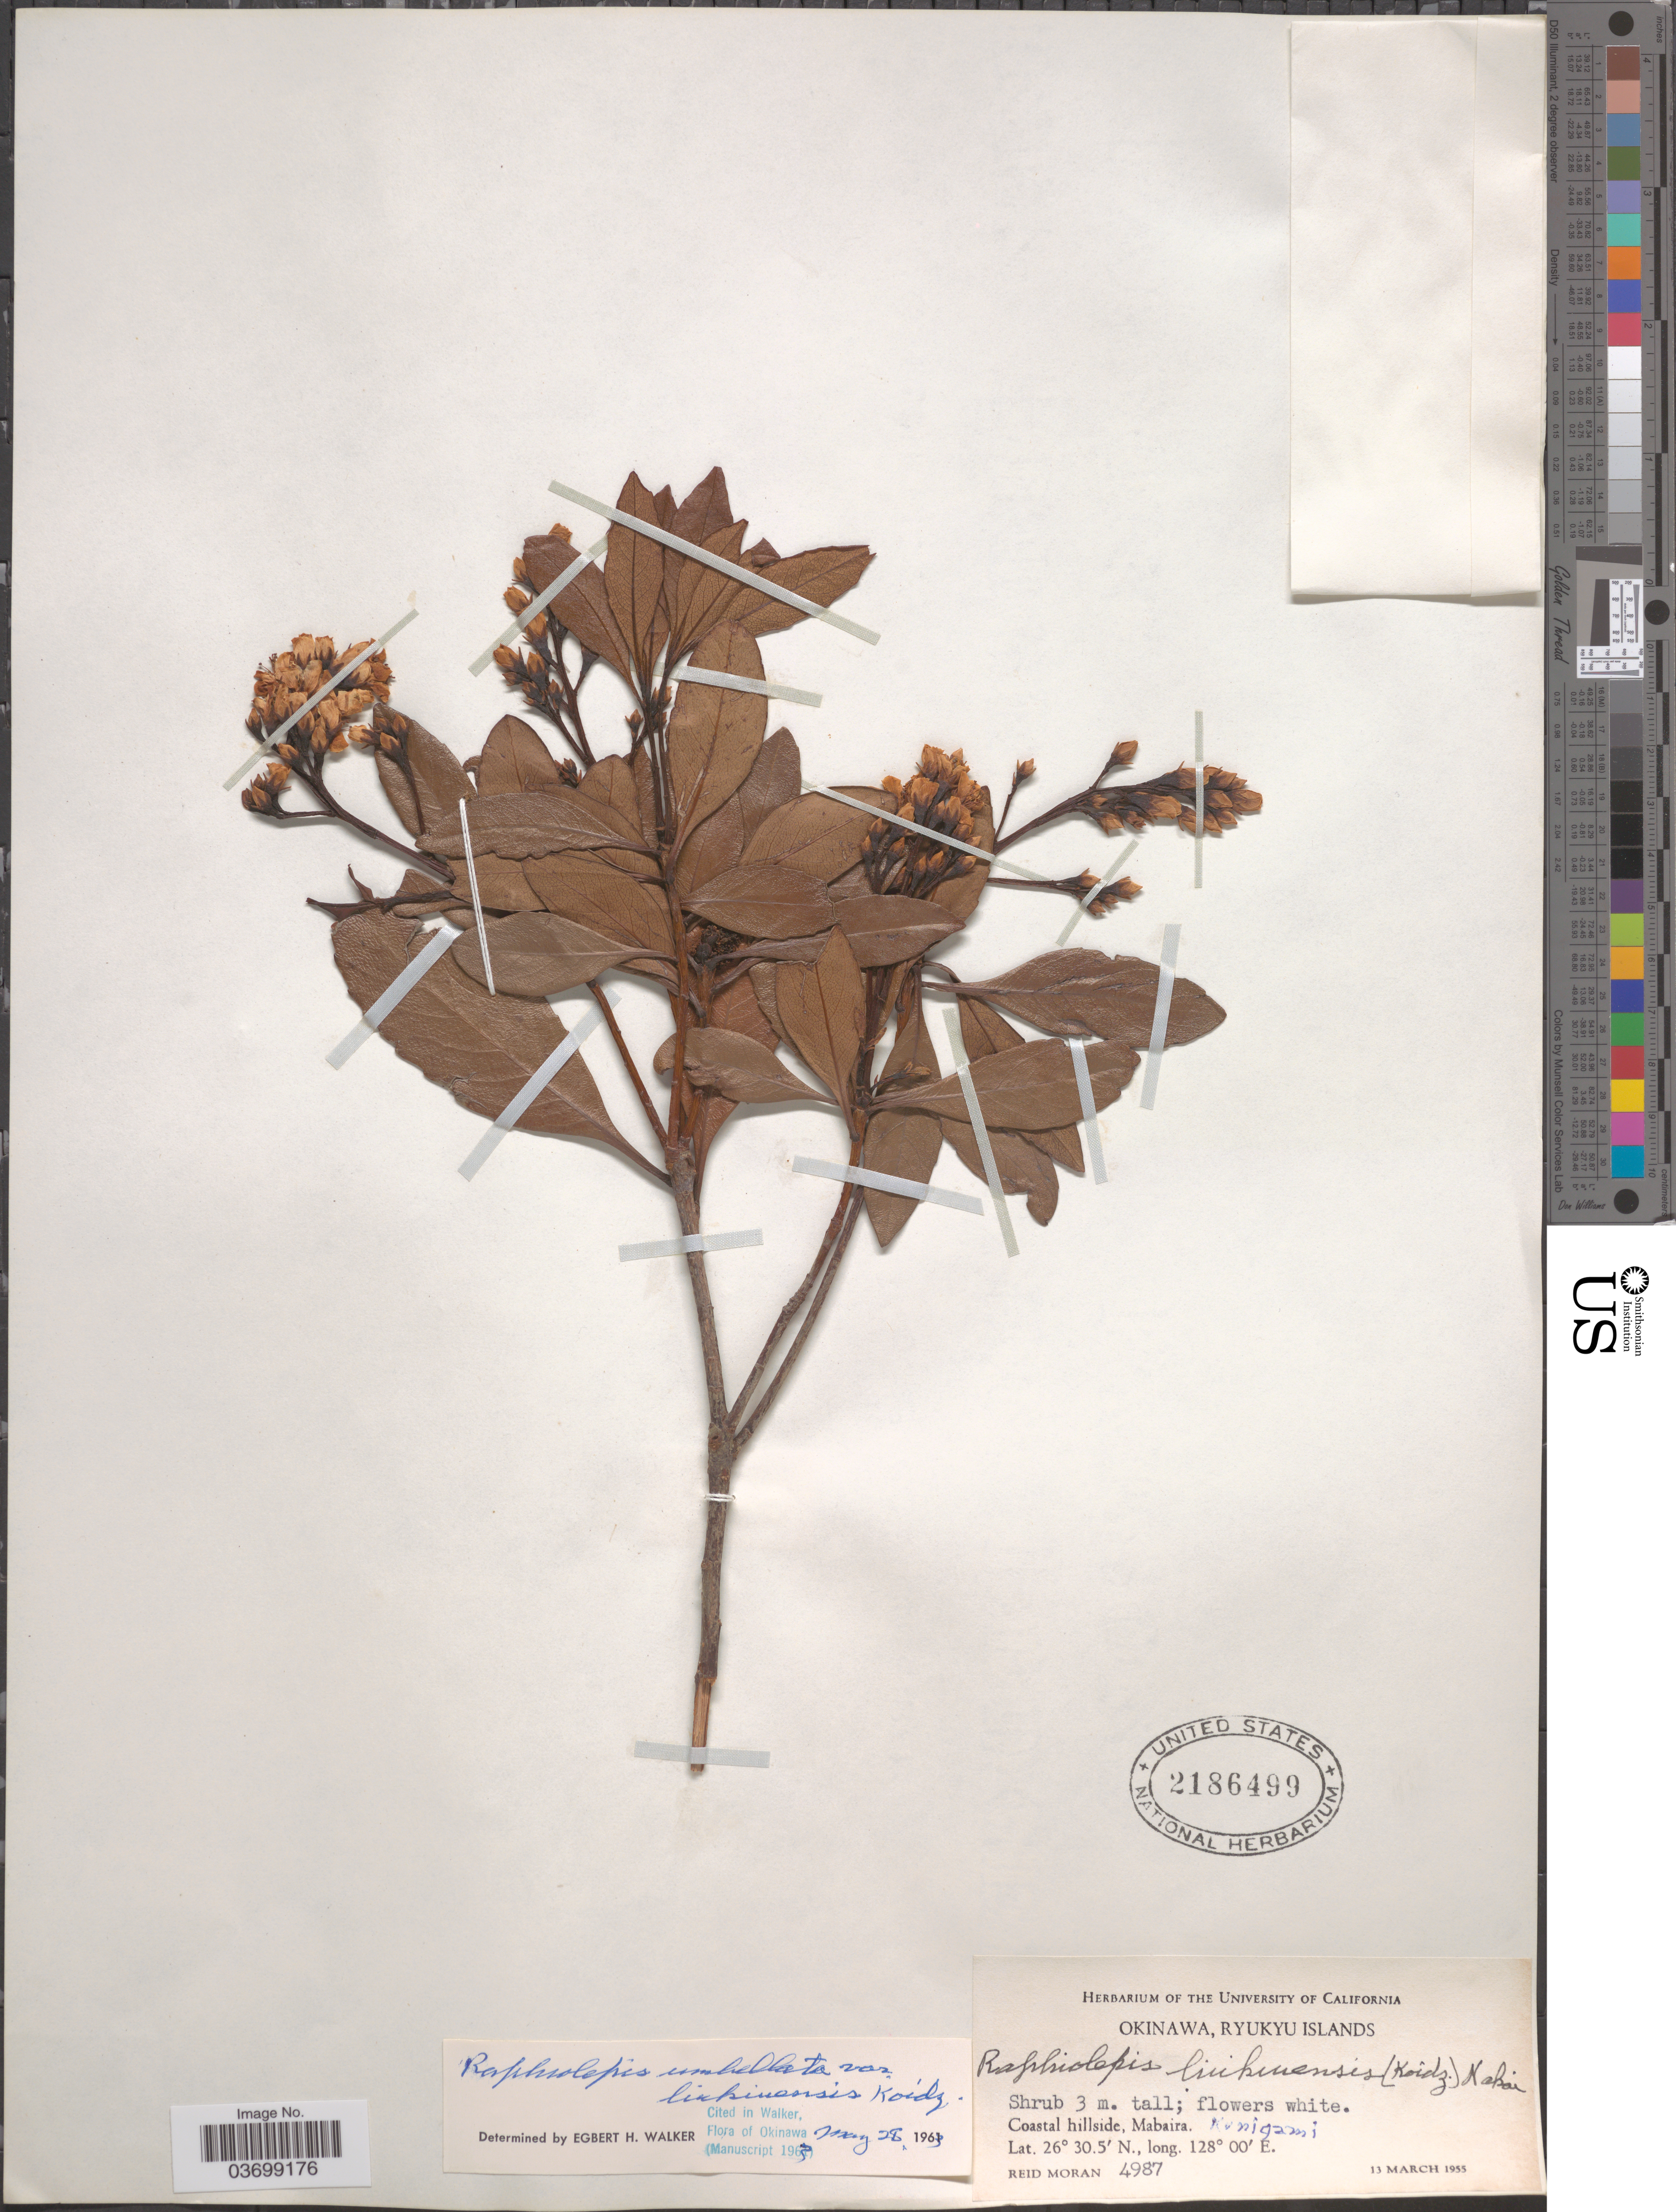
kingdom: Plantae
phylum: Tracheophyta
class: Magnoliopsida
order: Rosales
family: Rosaceae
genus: Rhaphiolepis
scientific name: Rhaphiolepis umbellata var. liukiuensis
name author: Koidz.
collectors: R. Moran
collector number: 4987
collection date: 1955-03-13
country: Japan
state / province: Okinawa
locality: Ryukyu Islands. Coastal hillside, Mabaira. Kunigami.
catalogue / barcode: US 2186499